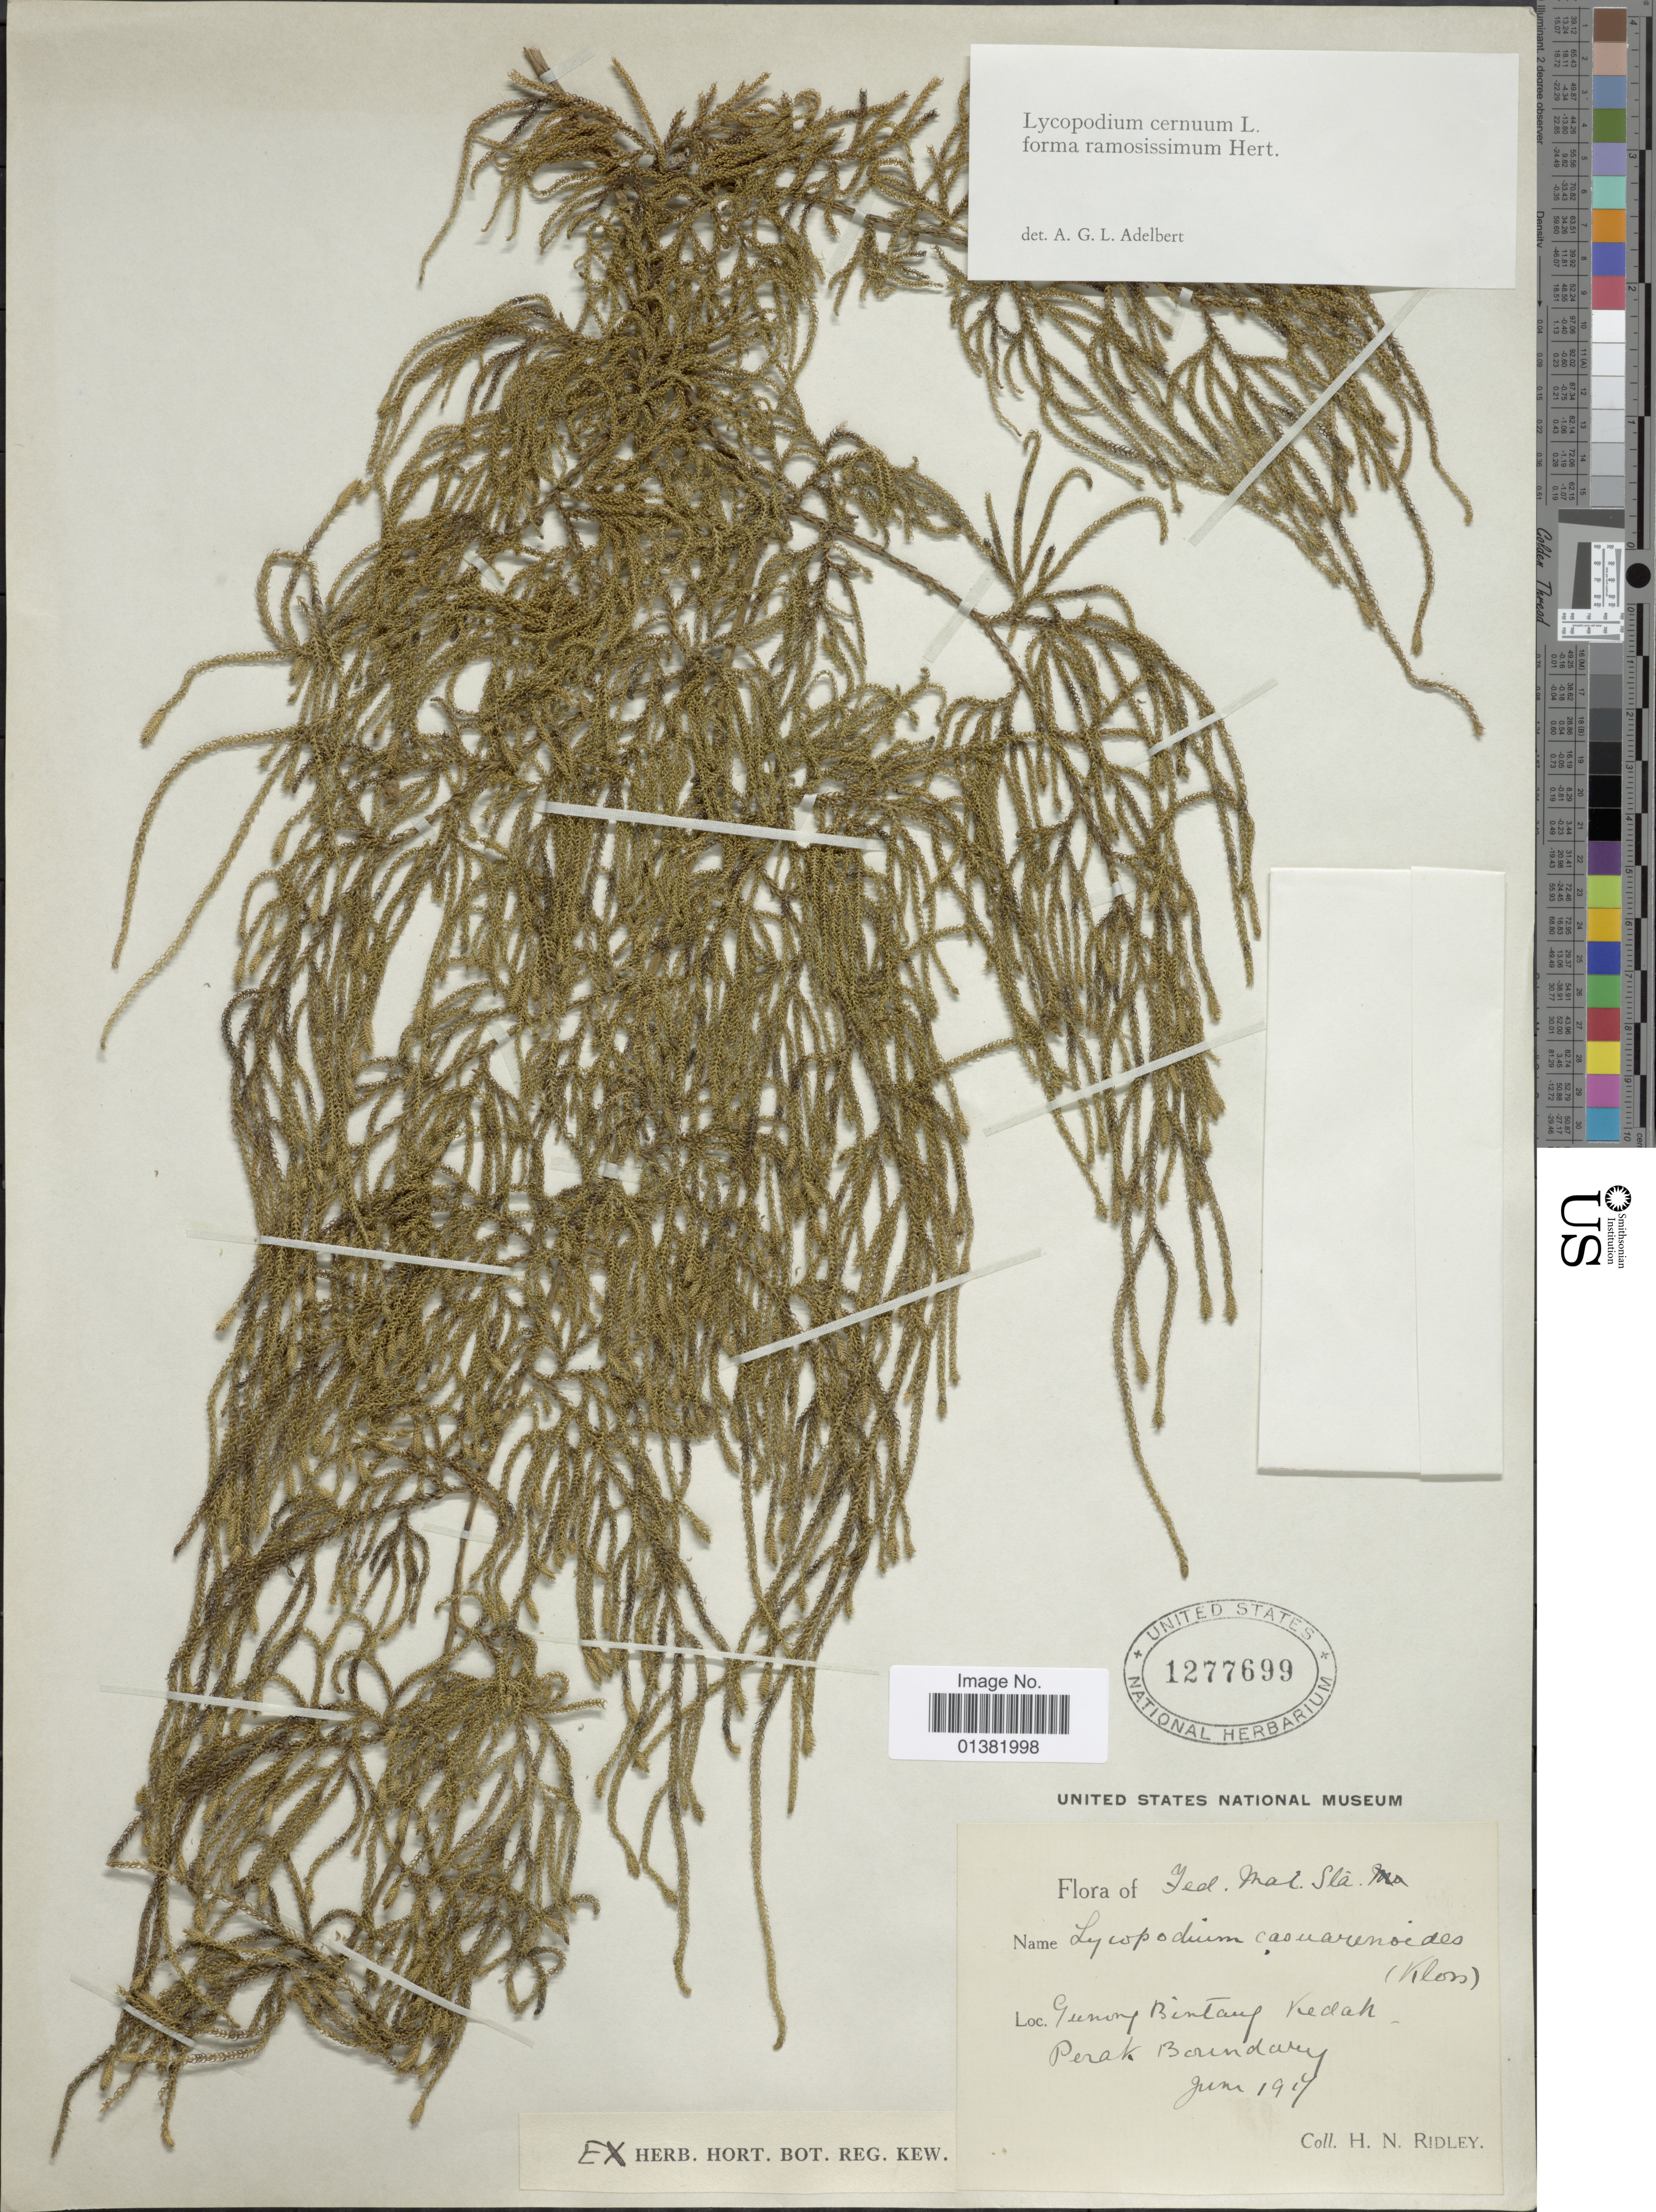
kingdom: Plantae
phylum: Tracheophyta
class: Lycopodiopsida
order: Lycopodiales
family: Lycopodiaceae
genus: Palhinhaea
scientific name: Palhinhaea cernua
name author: (L.) Vasc. & Franco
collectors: H. N. Ridley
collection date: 1917-06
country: Malaysia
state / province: Kedah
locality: Jed. Mal. Sla., Gunong Bintang, Perak Boundary [interpreted]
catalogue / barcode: US 1277699